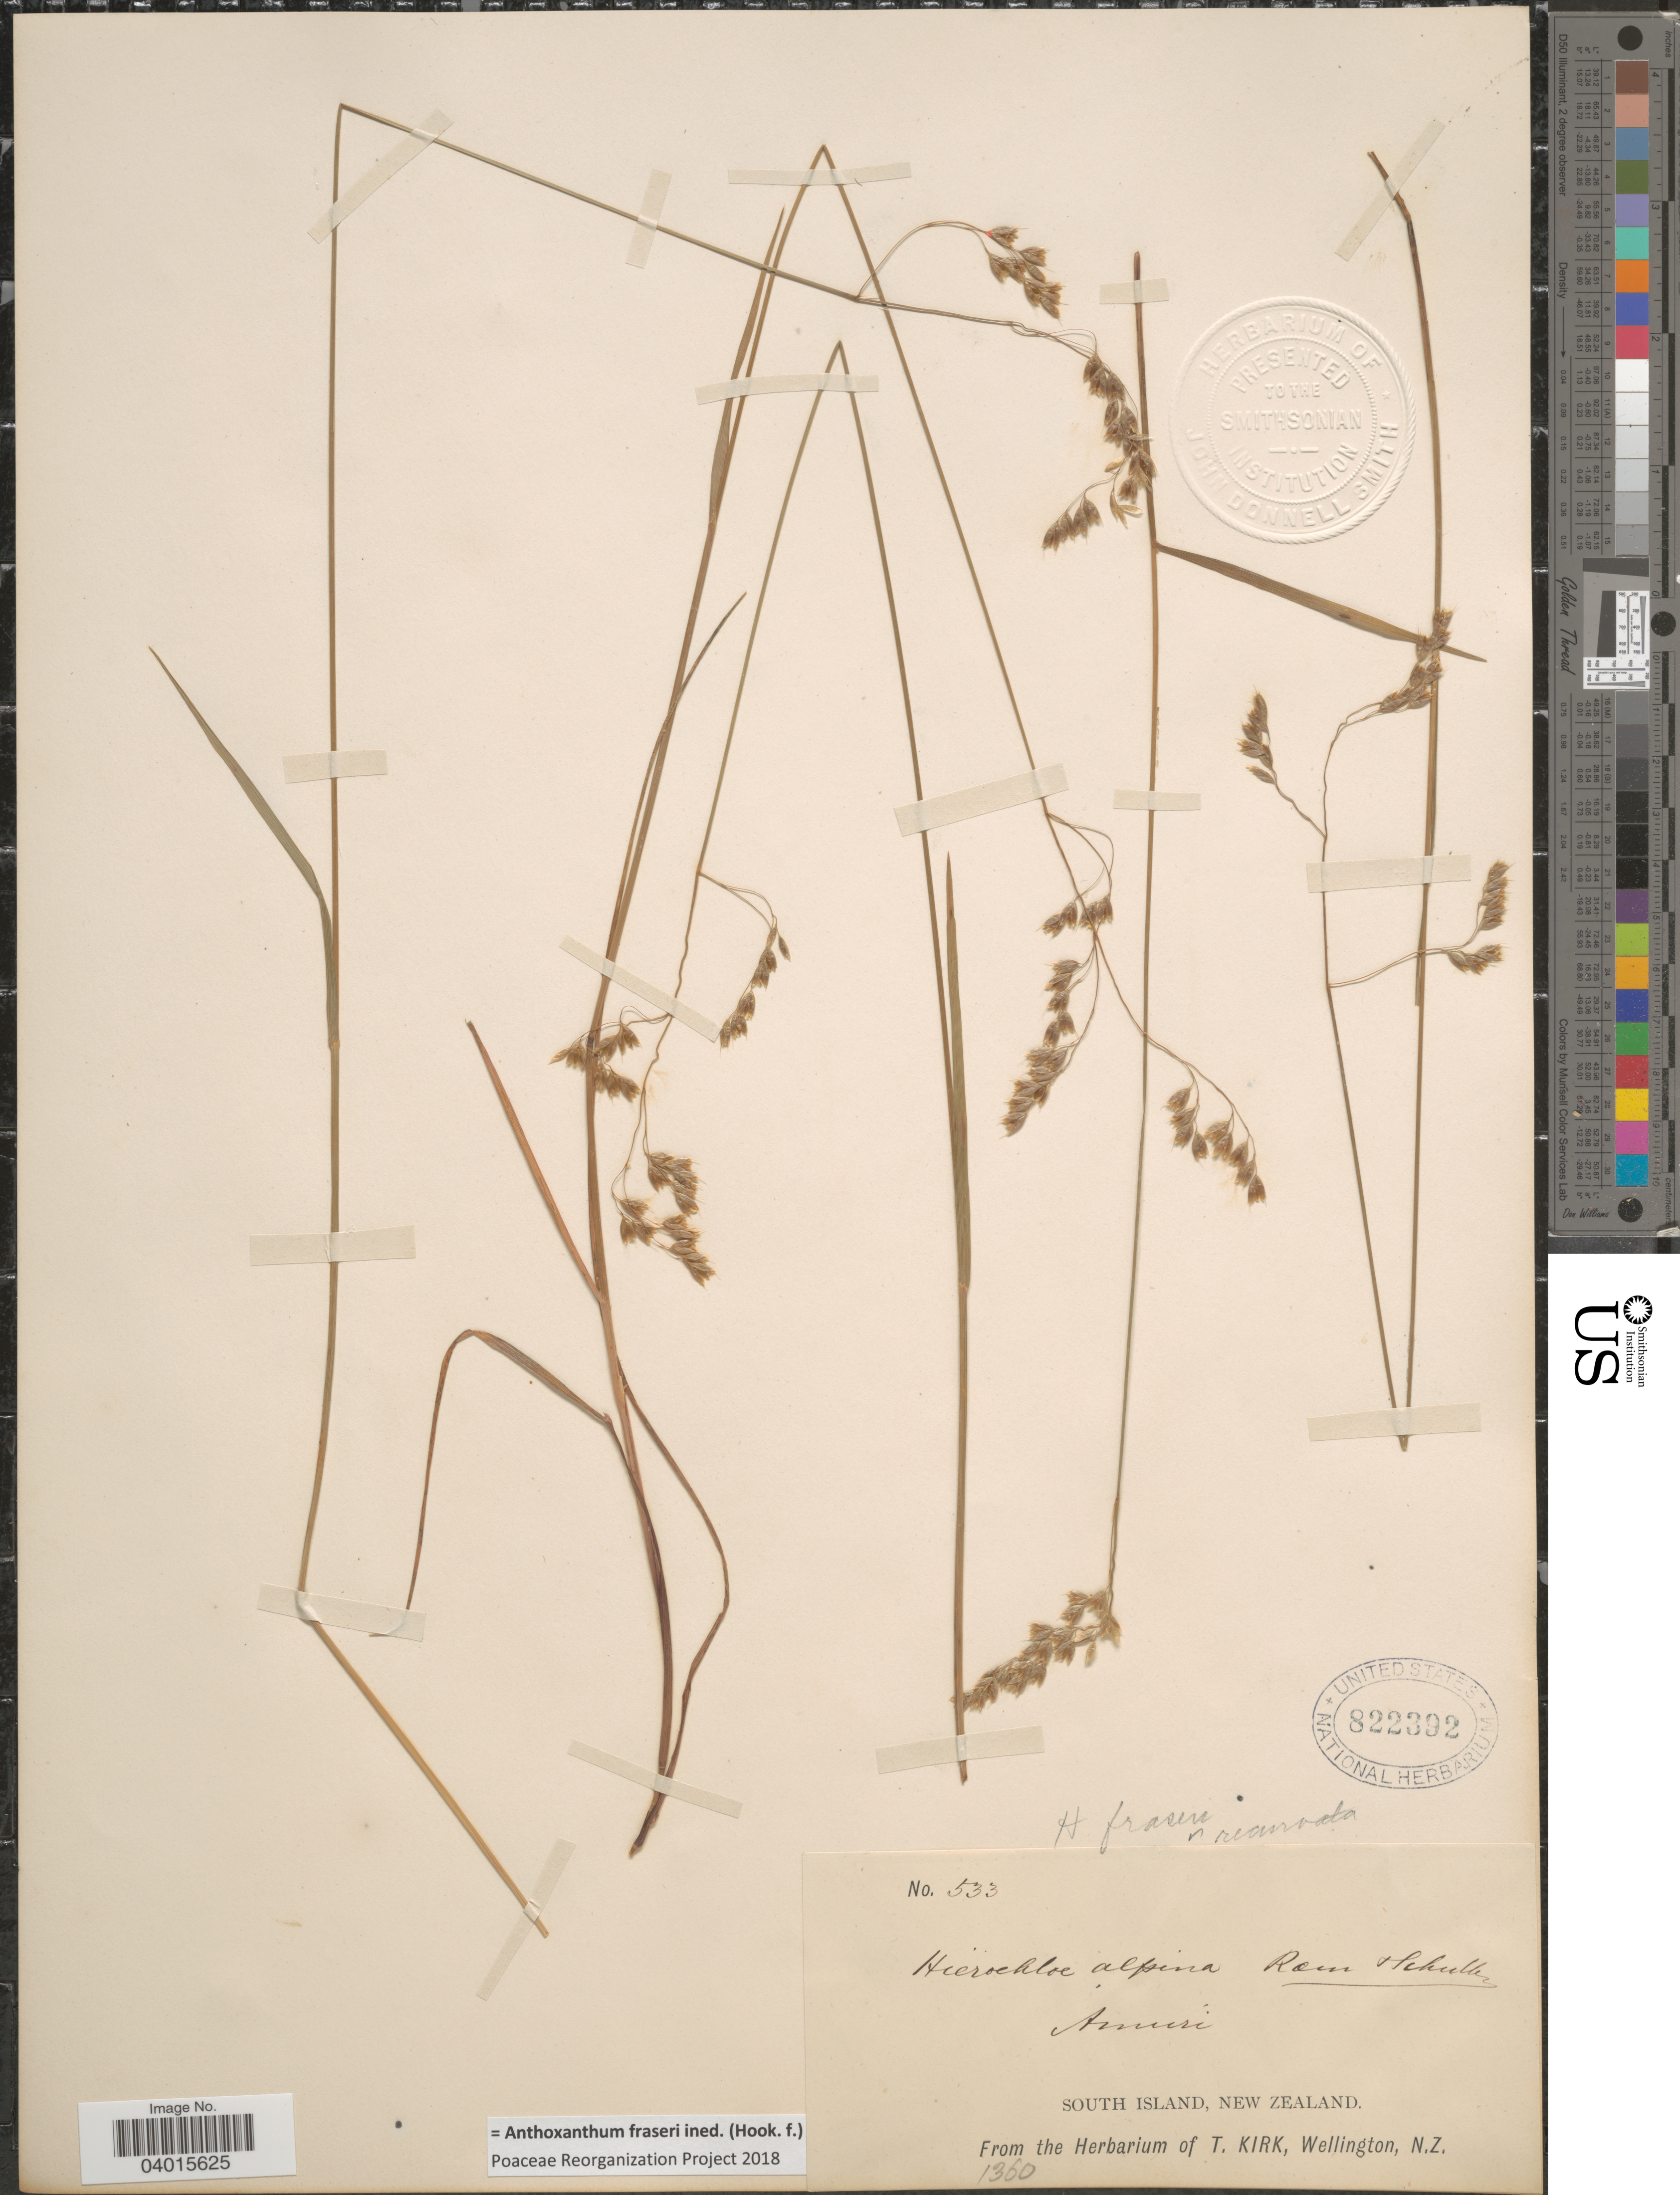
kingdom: Plantae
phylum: Tracheophyta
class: Liliopsida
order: Poales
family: Poaceae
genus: Anthoxanthum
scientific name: Anthoxanthum fraseri (Hook. f.) ined.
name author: Hook. f.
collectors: ex herb. T. Kirk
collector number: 533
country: New Zealand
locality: Amuri. South Island.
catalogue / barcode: US 822392